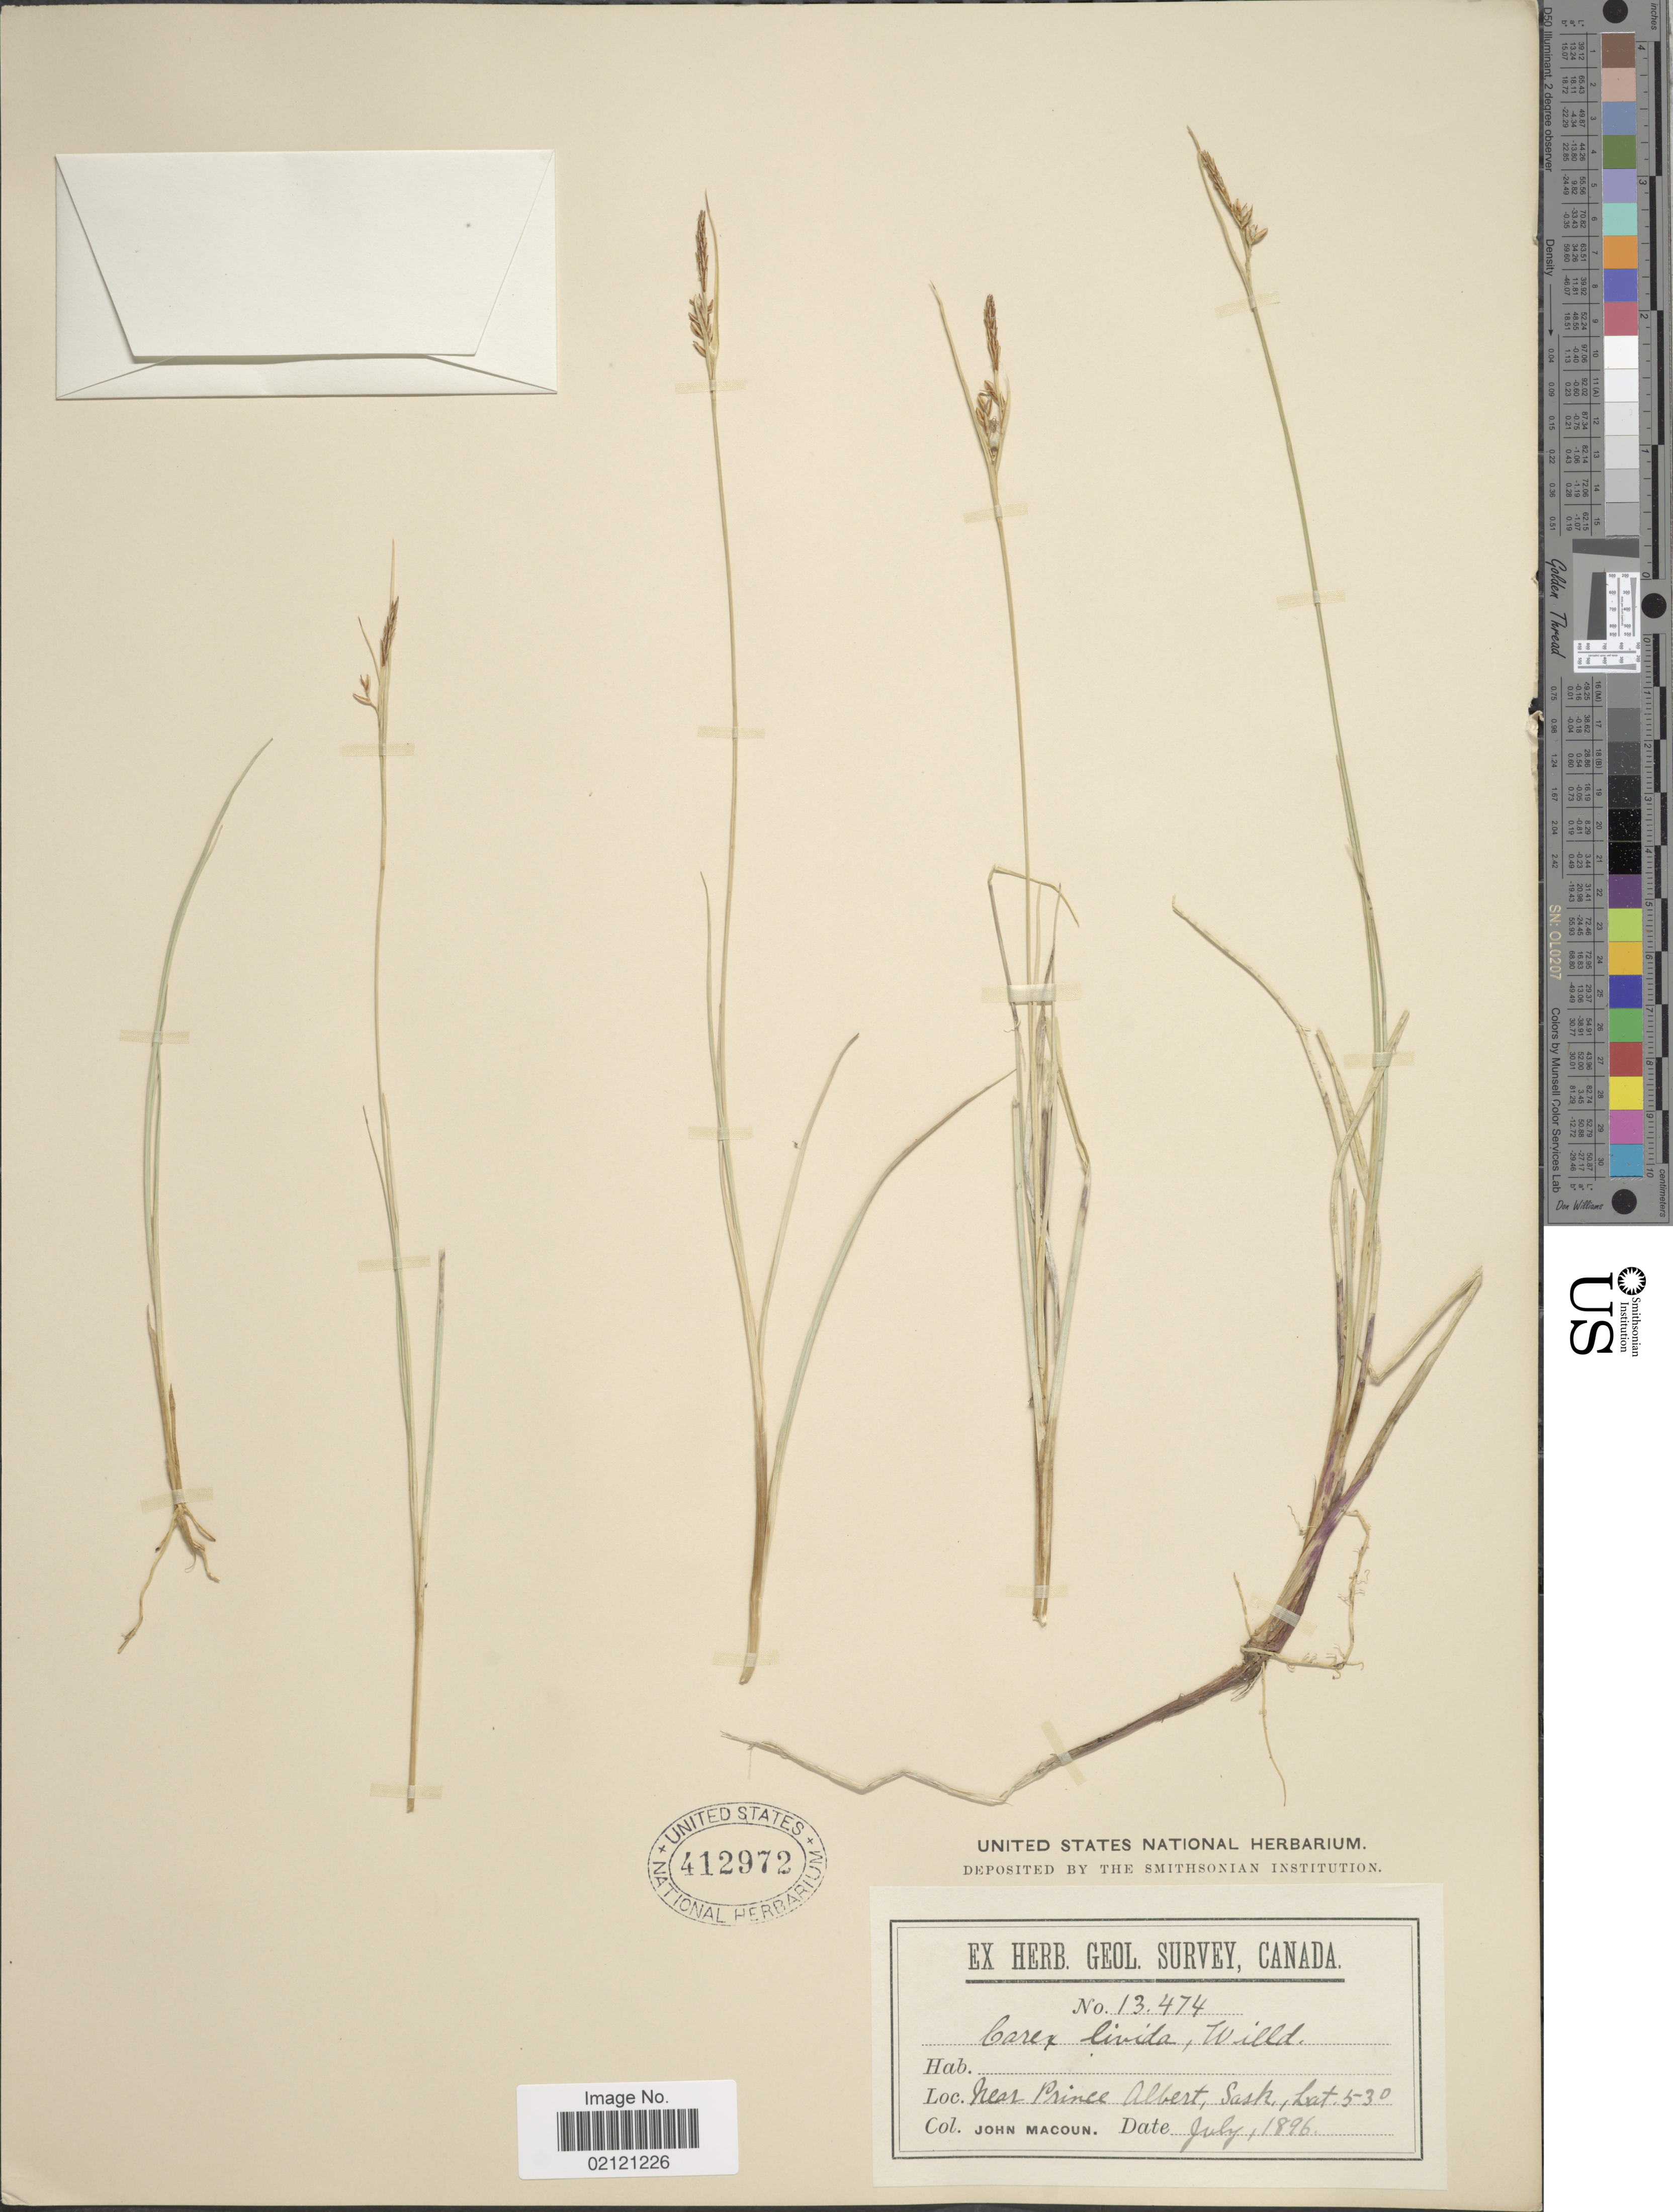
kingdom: Plantae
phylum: Tracheophyta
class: Liliopsida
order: Poales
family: Cyperaceae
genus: Carex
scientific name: Carex livida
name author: (Wahlenb.) Willd.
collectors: J. Macoun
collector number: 13474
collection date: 1896-07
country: Canada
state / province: Saskatchewan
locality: Near Prince Albert, Sask.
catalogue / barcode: US 412972